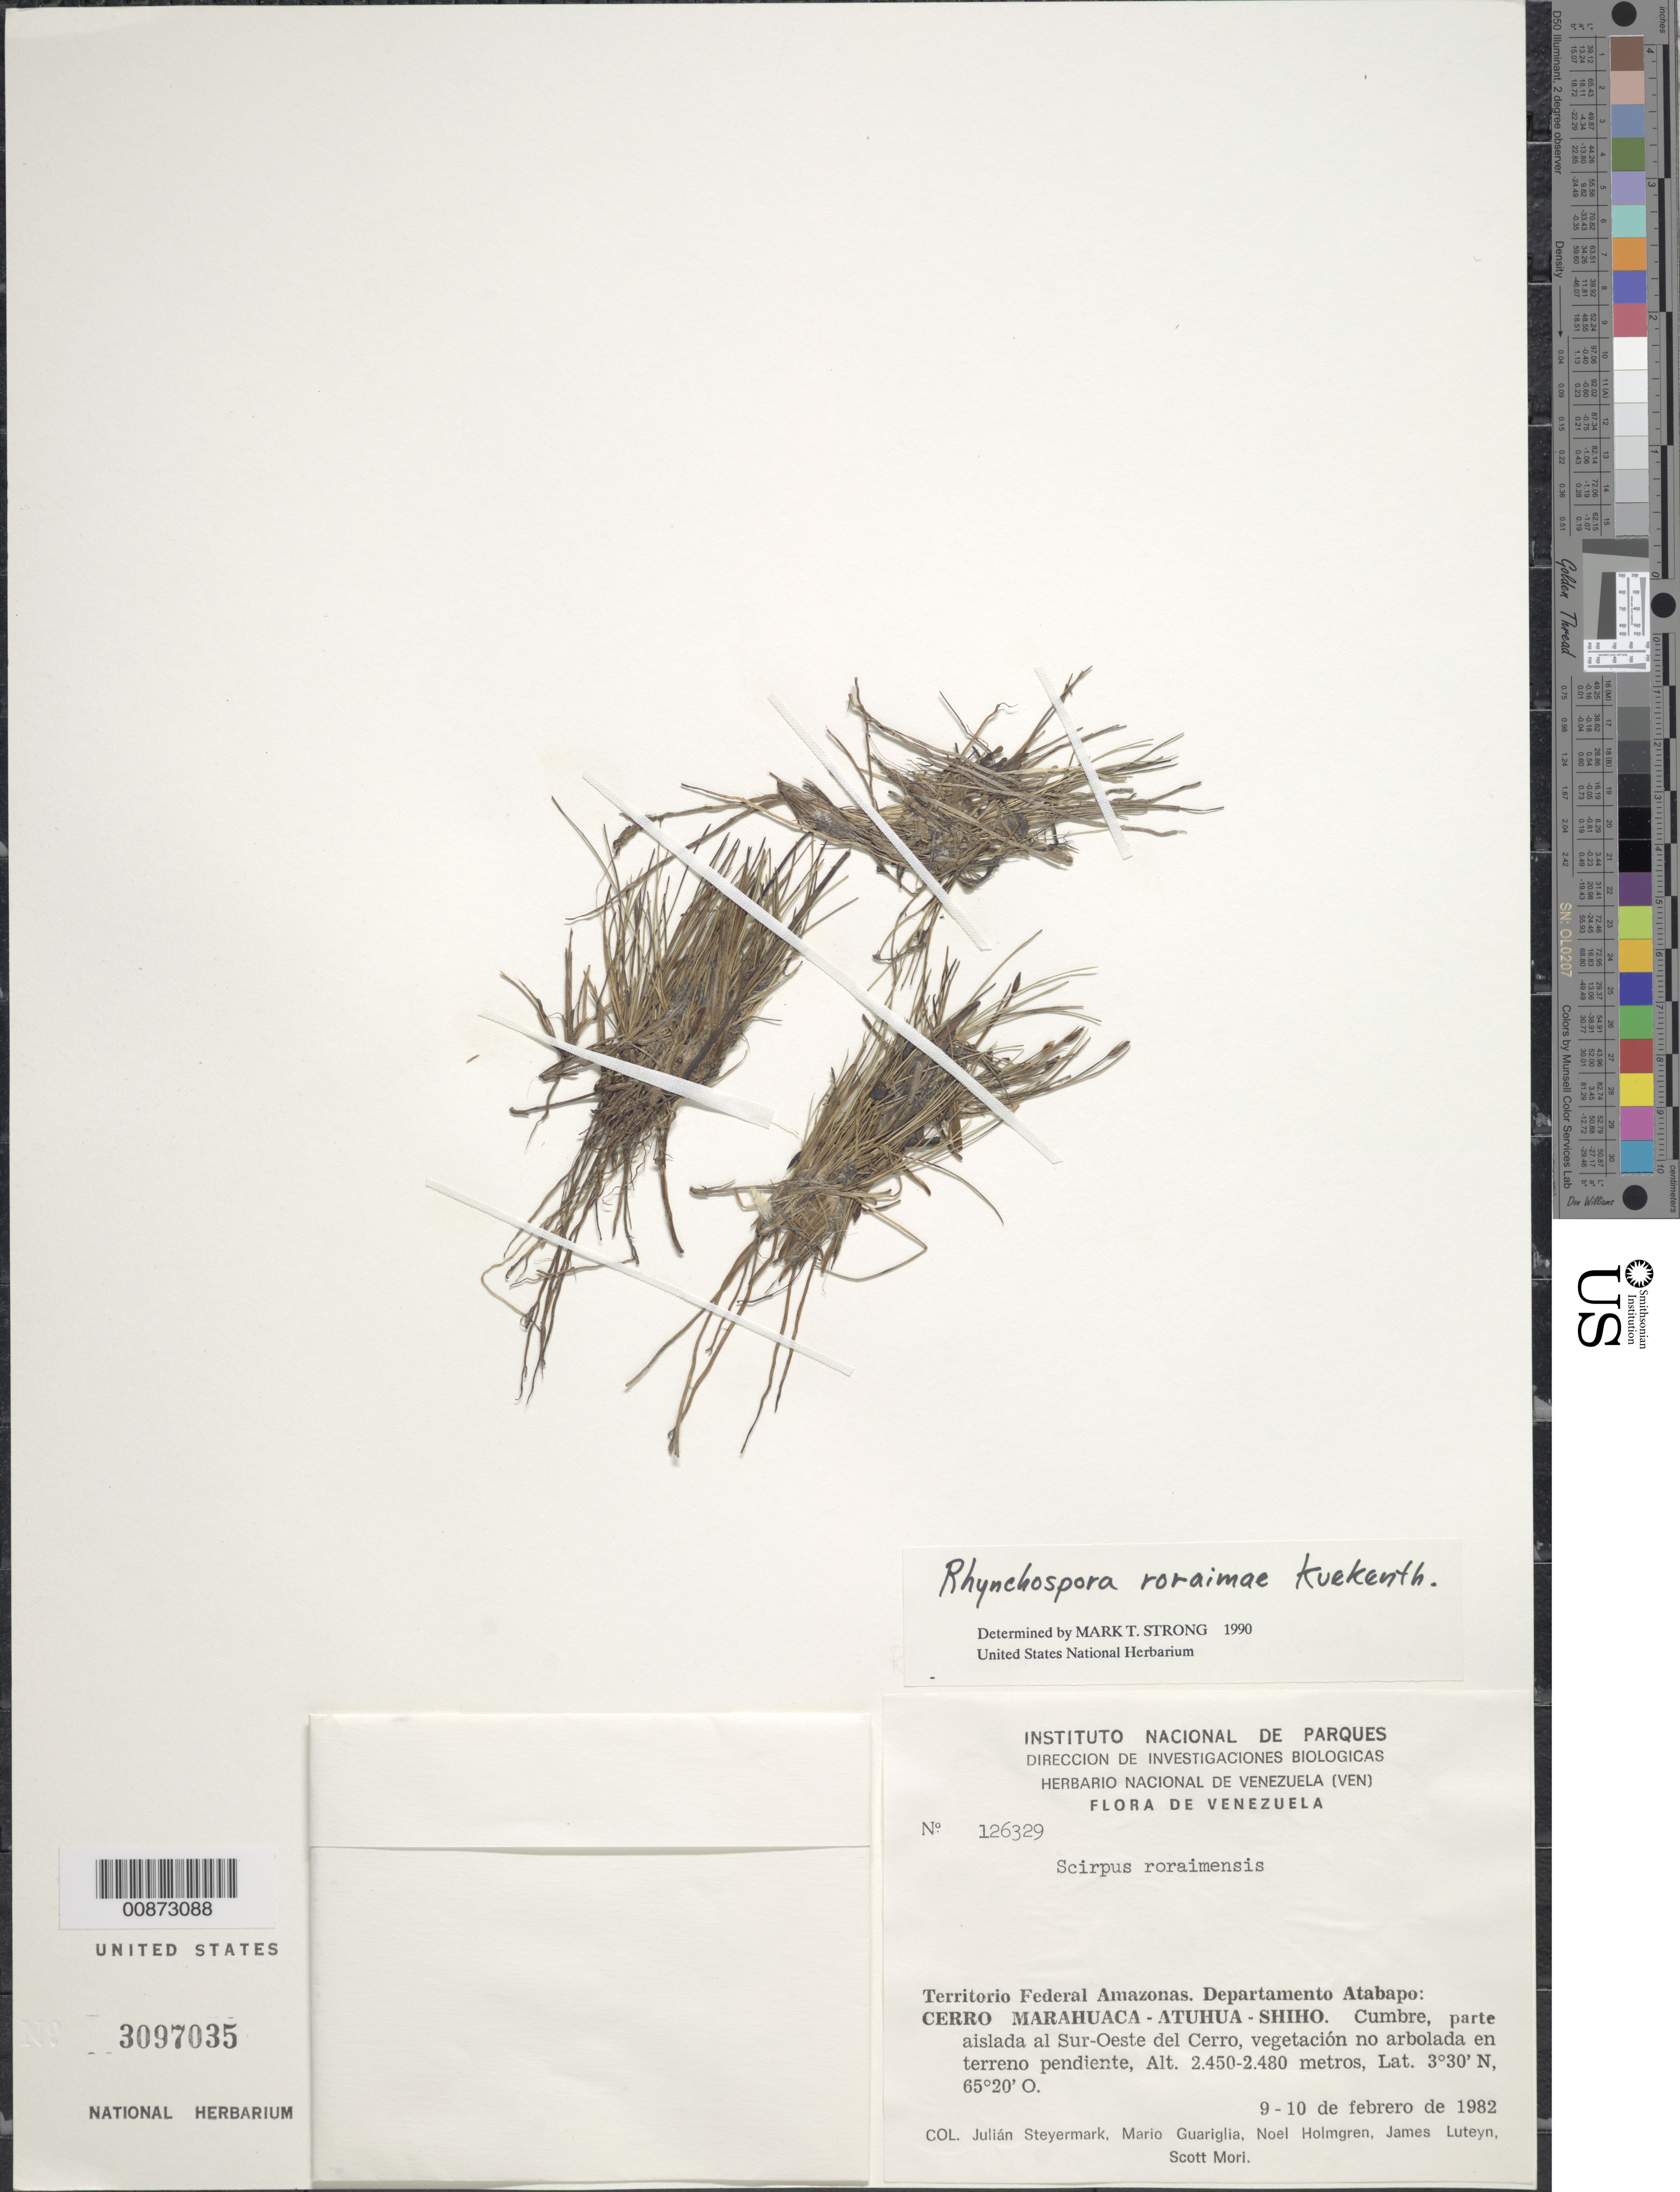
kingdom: Plantae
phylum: Tracheophyta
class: Liliopsida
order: Poales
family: Cyperaceae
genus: Rhynchospora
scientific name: Rhynchospora roraimae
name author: Kük.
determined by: Strong, M. T., (US), Smithsonian Institution - National Museum of Natural History (UNITED STATES)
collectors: J. Steyermark, M. Guariglia P., N. H. Holmgren, J. L. Luteyn & S. Mori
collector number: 126329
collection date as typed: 9-Feb-82 to 10-Feb-82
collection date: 1982-02-09/1982-02-10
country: Venezuela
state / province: Amazonas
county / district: Atabapo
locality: Cerro Marahuaca-Atuhua-Shiho; cumbre, parte aislada al Sur-Oeste del Cerro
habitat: Vegetation no arbolada en terreno pendiente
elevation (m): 2450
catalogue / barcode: US 3097035